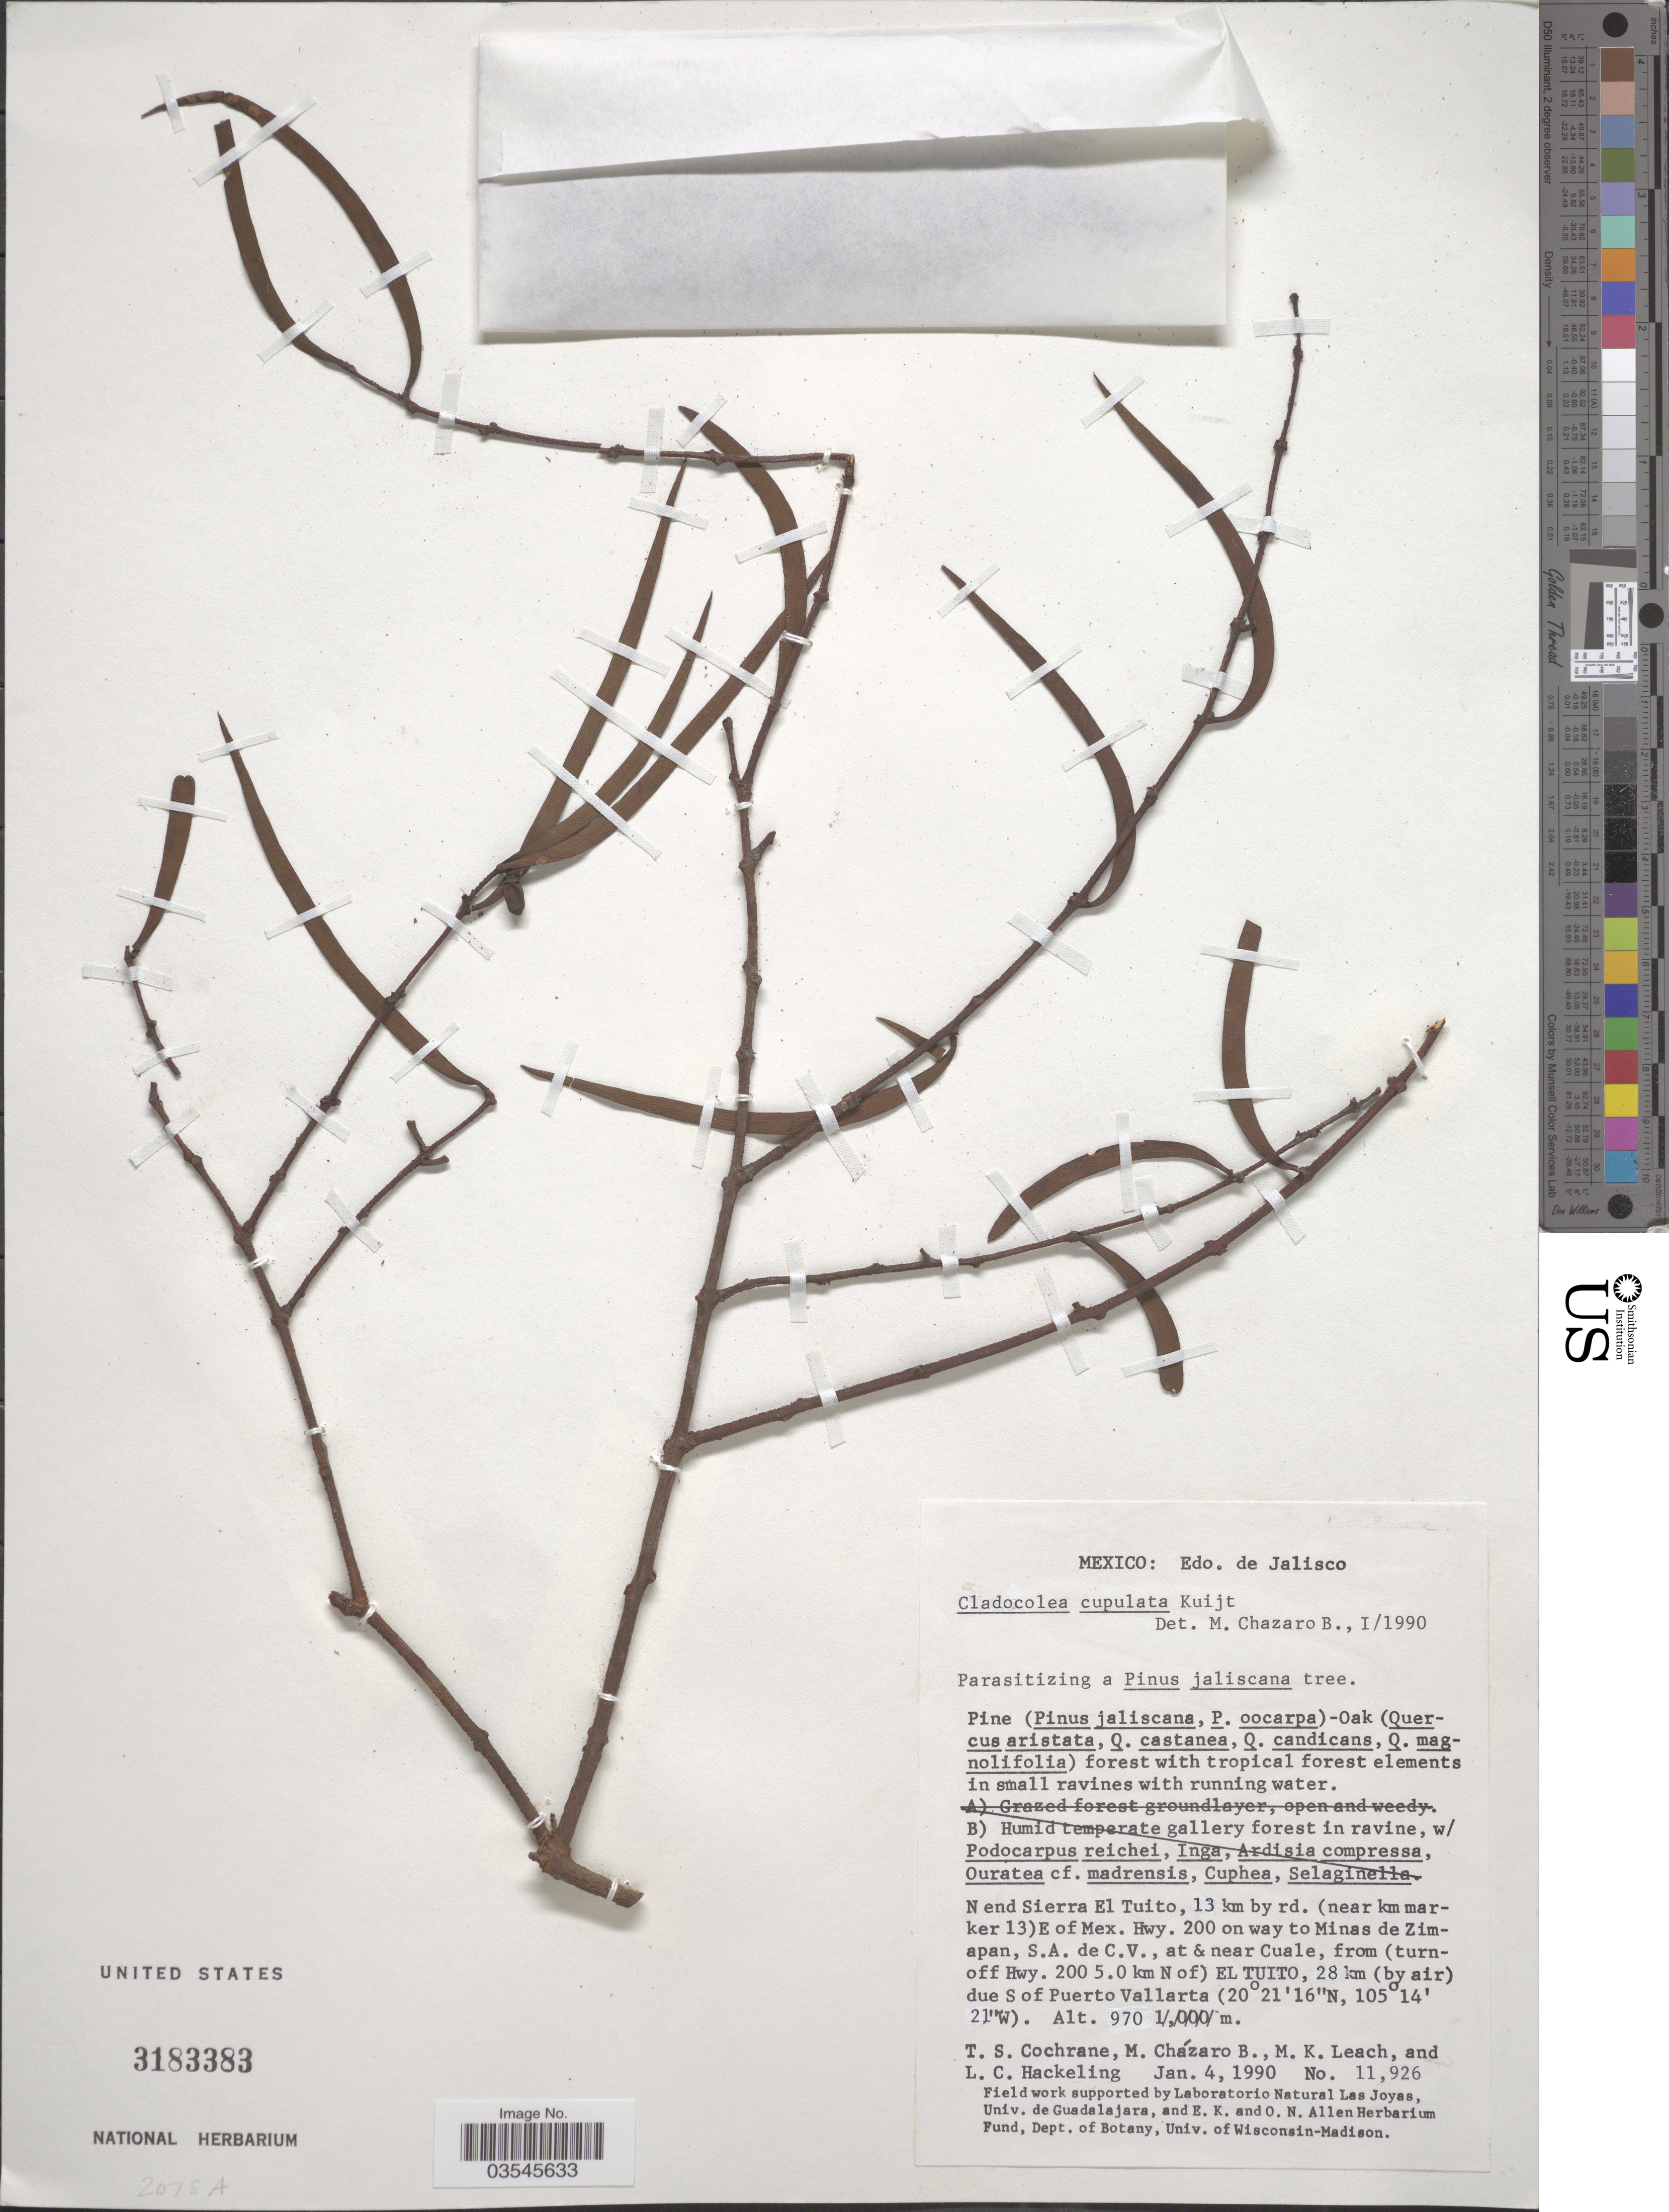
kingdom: Plantae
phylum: Tracheophyta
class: Magnoliopsida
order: Santalales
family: Loranthaceae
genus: Cladocolea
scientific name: Cladocolea cupulata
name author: Kuijt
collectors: T. S. Cochrane, M. Chazaro B., M. Leach & L. Hackeling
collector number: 11926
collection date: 1990-01-04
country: Mexico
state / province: Jalisco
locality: N end Sierra El Tuito, 13 km by rd. (near km marker 13) E of Mex. Hwy. 200 on way to Minas de Zimapan, S.A. de C.V., at & near Cuale, from (turnoff Hwy. 200 5.0 km N of) El Tuito, 28 km (by air) due S of Puerto Vallarta.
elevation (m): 970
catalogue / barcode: US 3183383